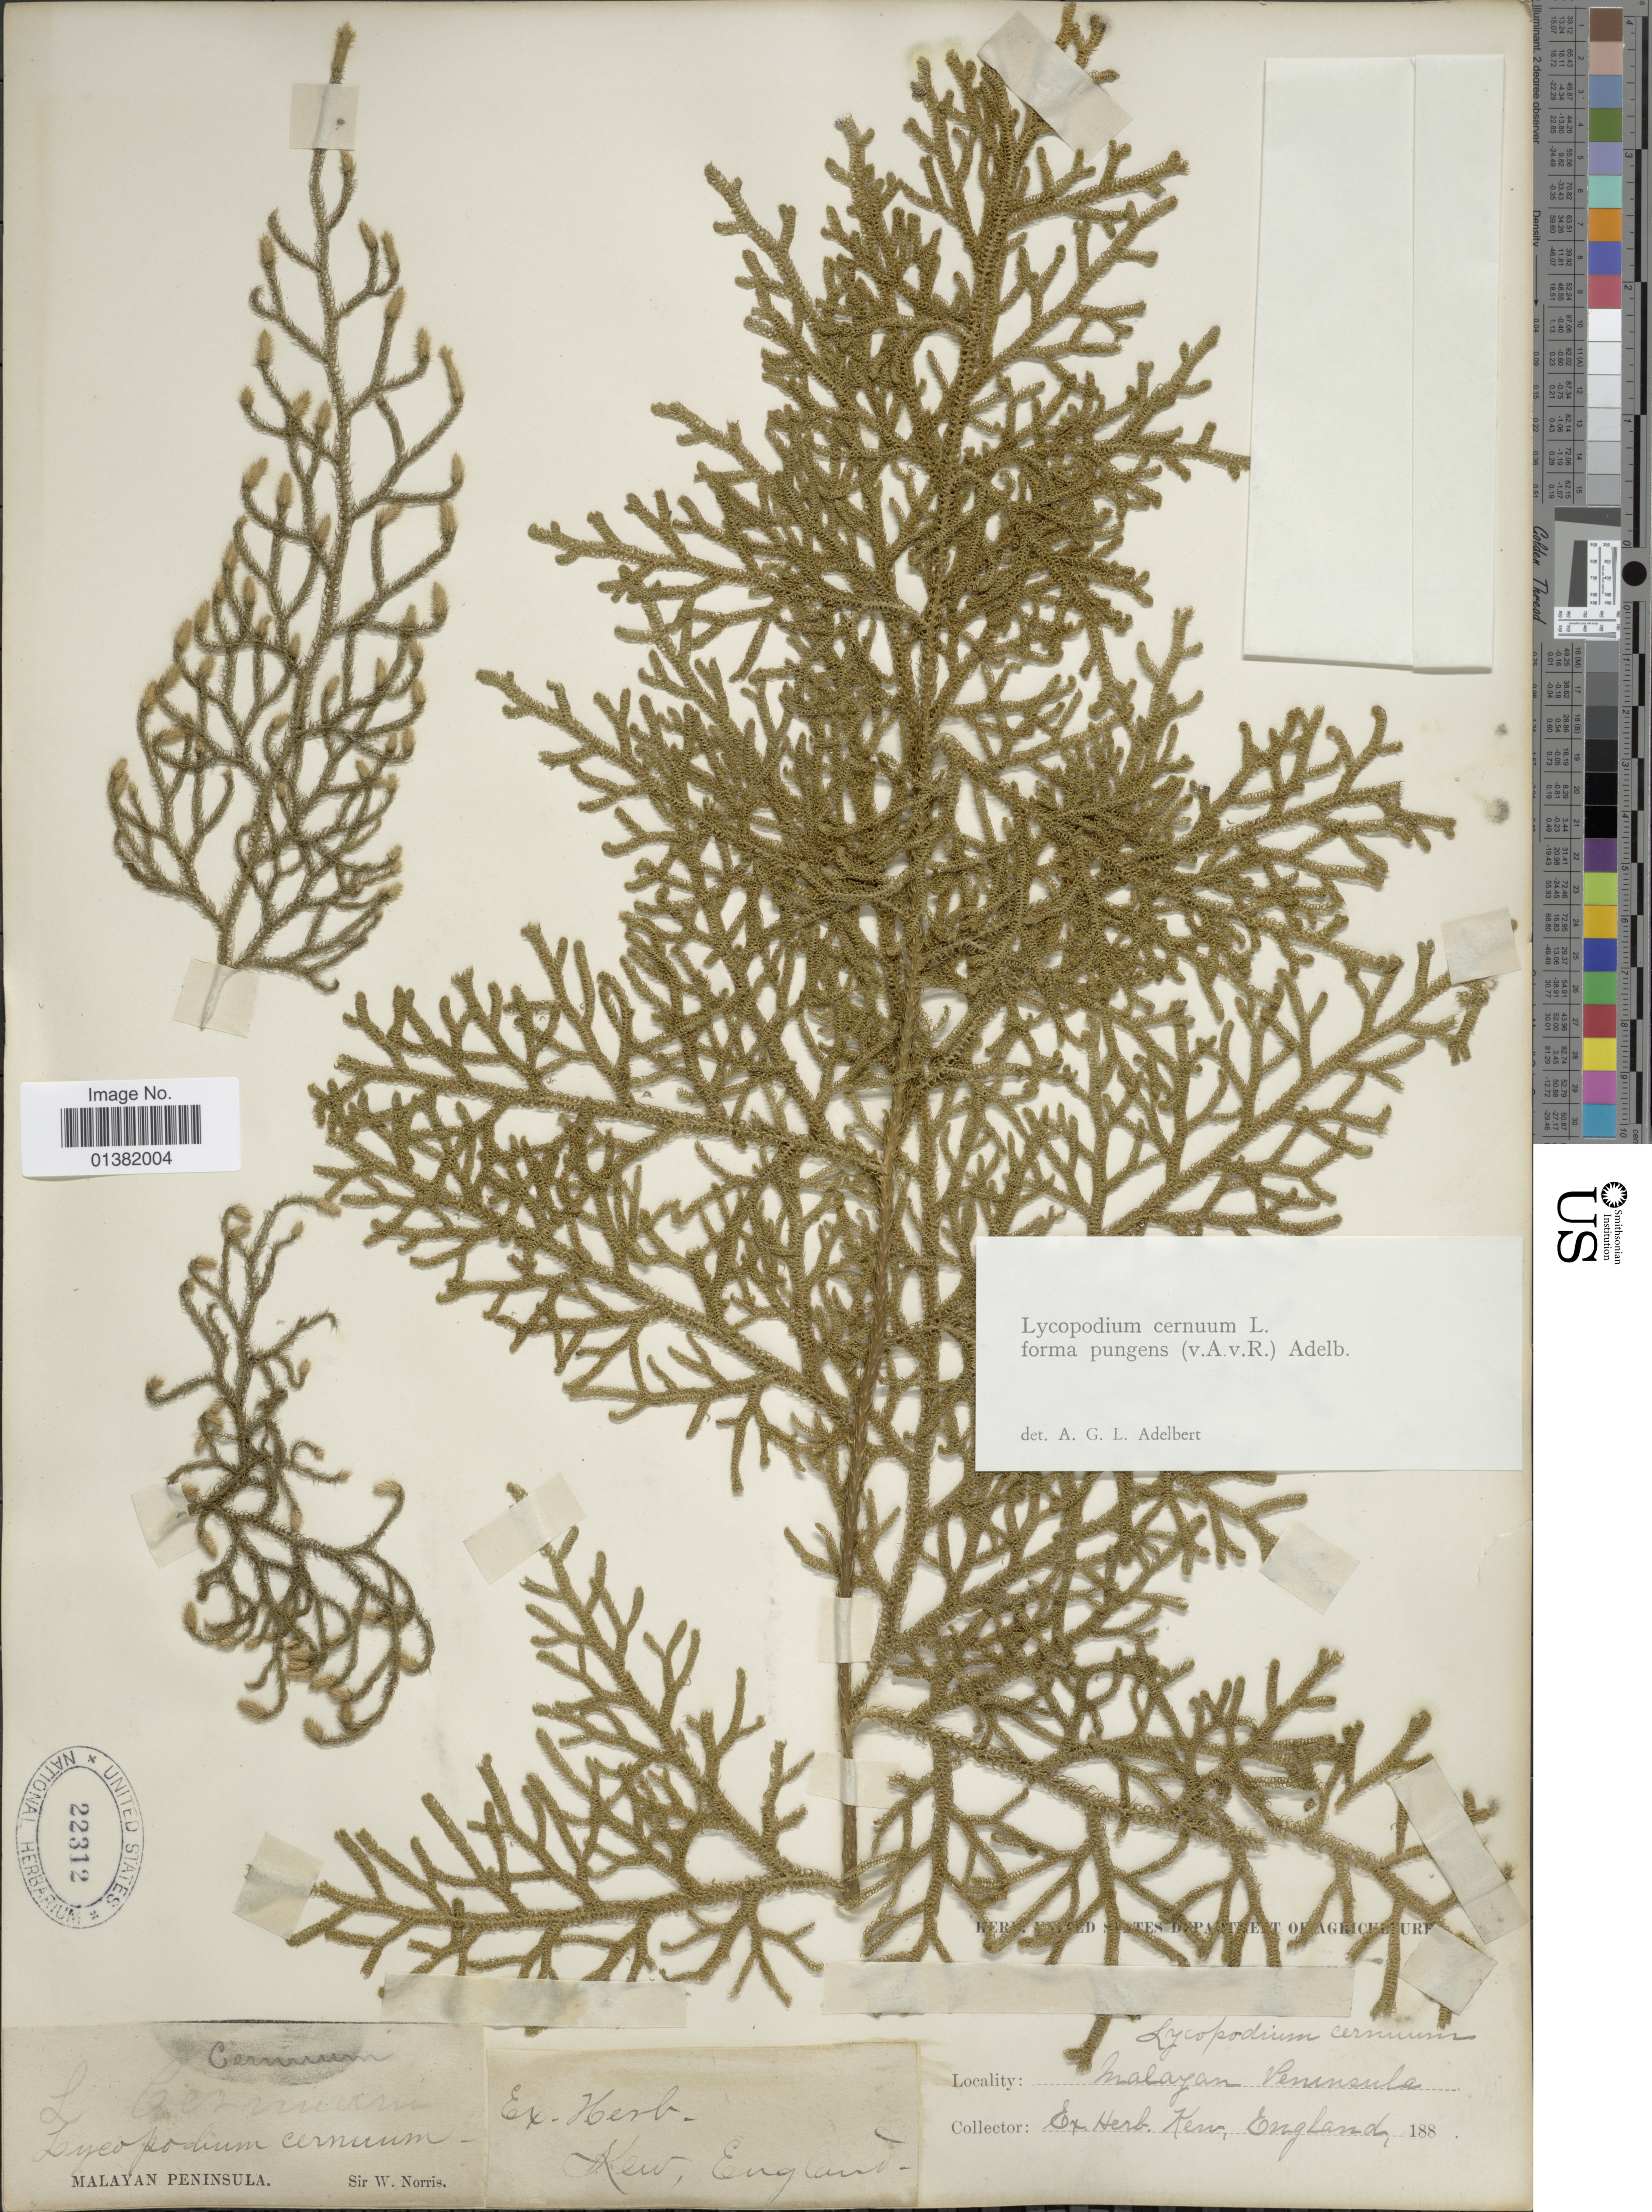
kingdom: Plantae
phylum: Tracheophyta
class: Lycopodiopsida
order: Lycopodiales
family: Lycopodiaceae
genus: Palhinhaea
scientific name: Palhinhaea cernua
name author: (L.) Vasc. & Franco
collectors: W. Norris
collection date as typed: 188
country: Malaysia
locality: Malayan Peninsula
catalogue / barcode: US 22312